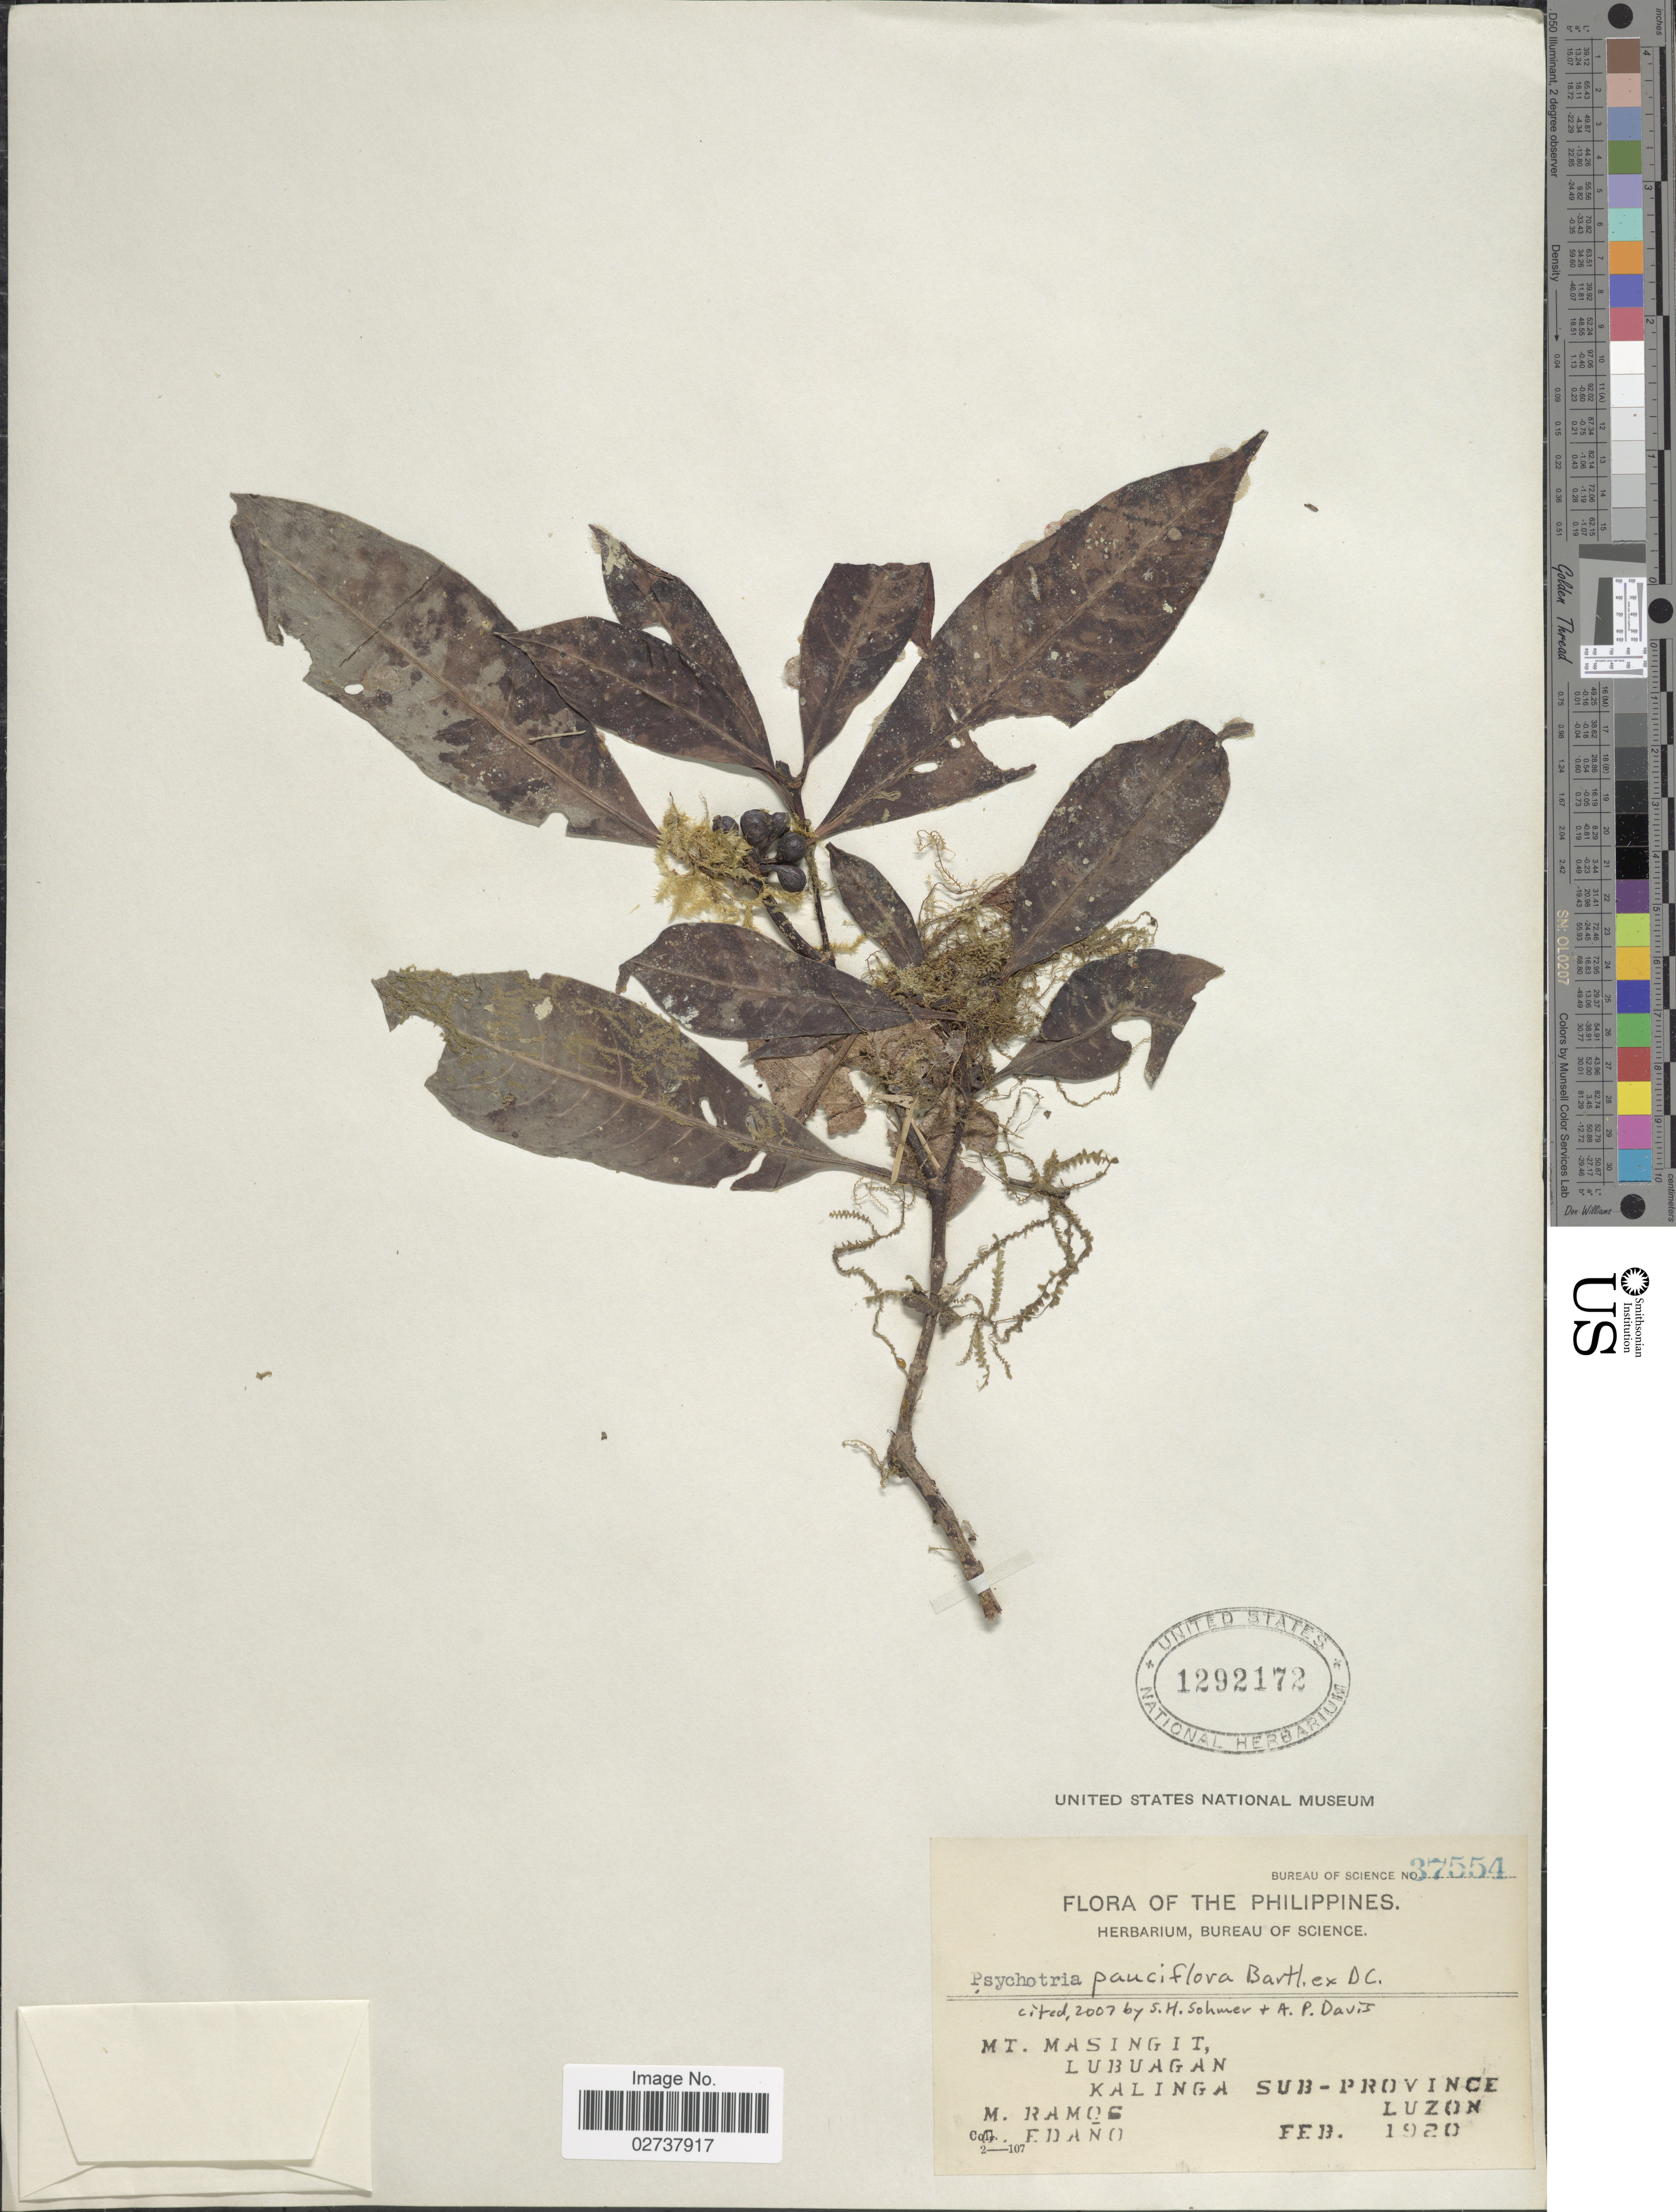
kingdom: Plantae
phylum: Tracheophyta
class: Magnoliopsida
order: Gentianales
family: Rubiaceae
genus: Psychotria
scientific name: Psychotria pauciflora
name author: Bartl. ex DC.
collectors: M. Ramos & G. Edaño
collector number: Bureau of Science 37554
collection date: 1920-02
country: Philippines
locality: Mt. Masingit, Lubuagan, Kalinga Sub-province, Luzon,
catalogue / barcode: US 1292172